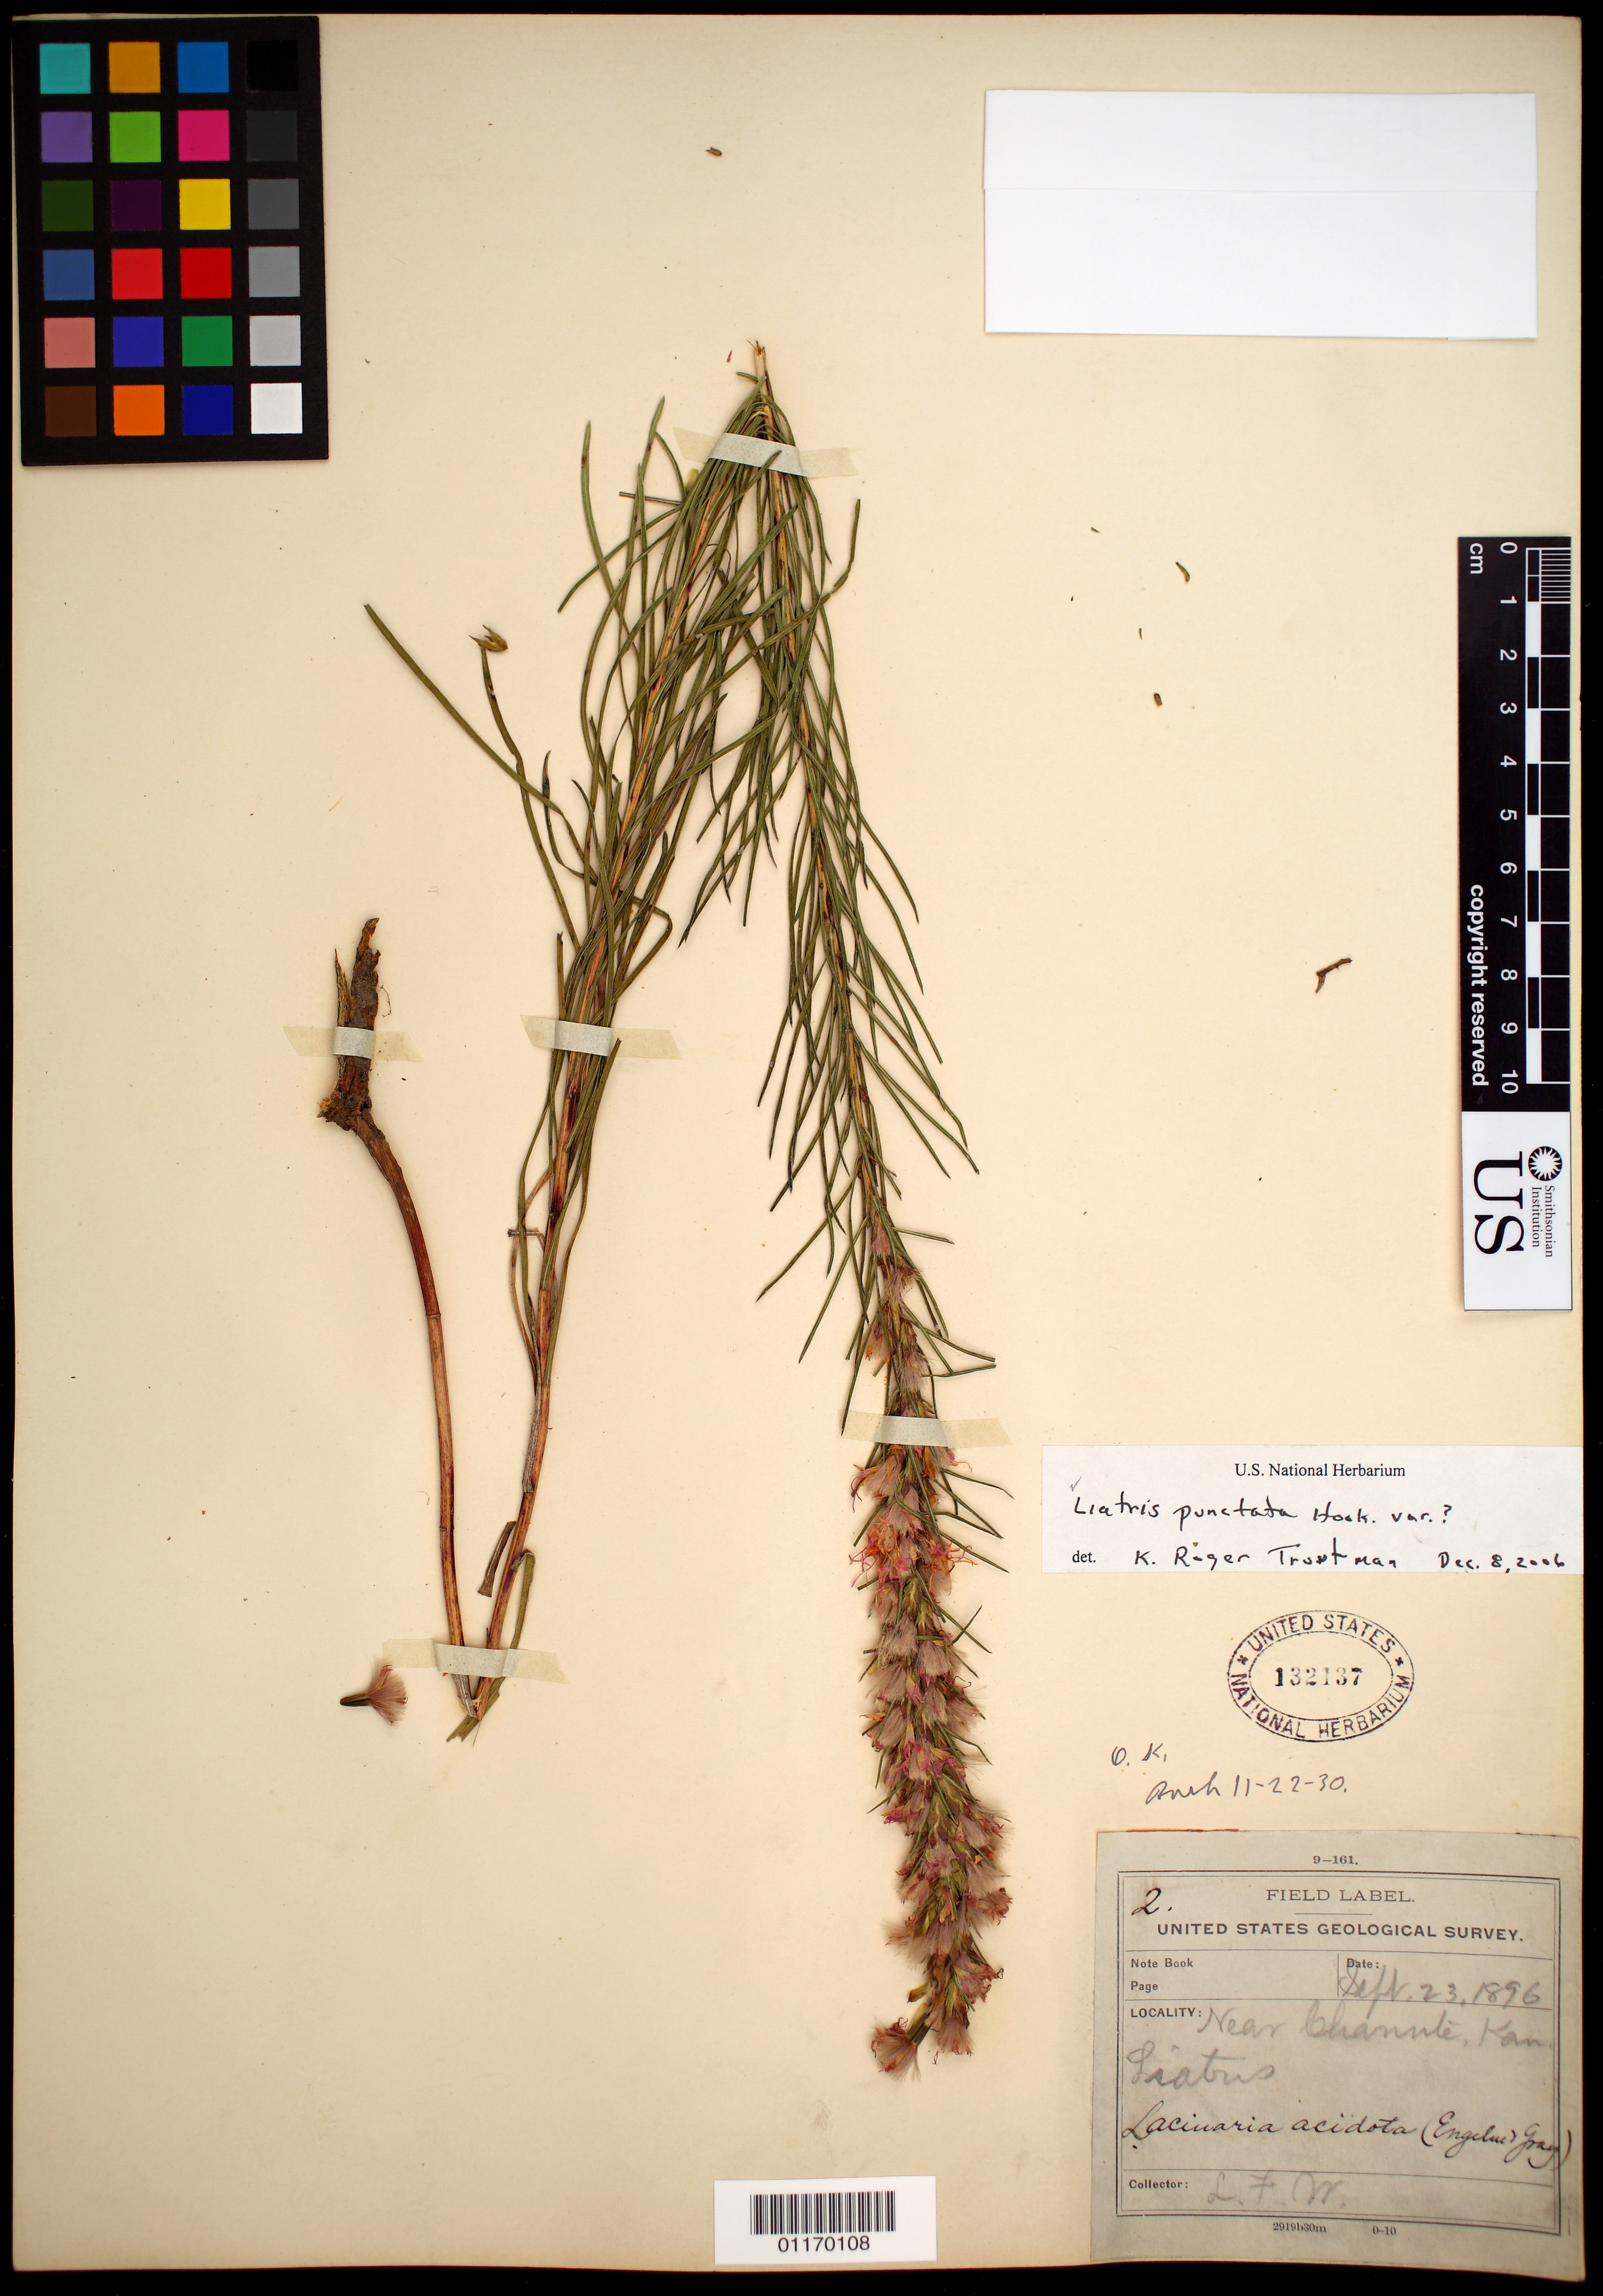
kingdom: Plantae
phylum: Tracheophyta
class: Magnoliopsida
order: Asterales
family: Asteraceae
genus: Liatris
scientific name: Liatris punctata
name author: Hook.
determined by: Troutman, K. Roger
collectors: L. F. Ward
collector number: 2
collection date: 1896-09-23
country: United States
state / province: Kansas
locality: Chanute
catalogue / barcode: US 132137